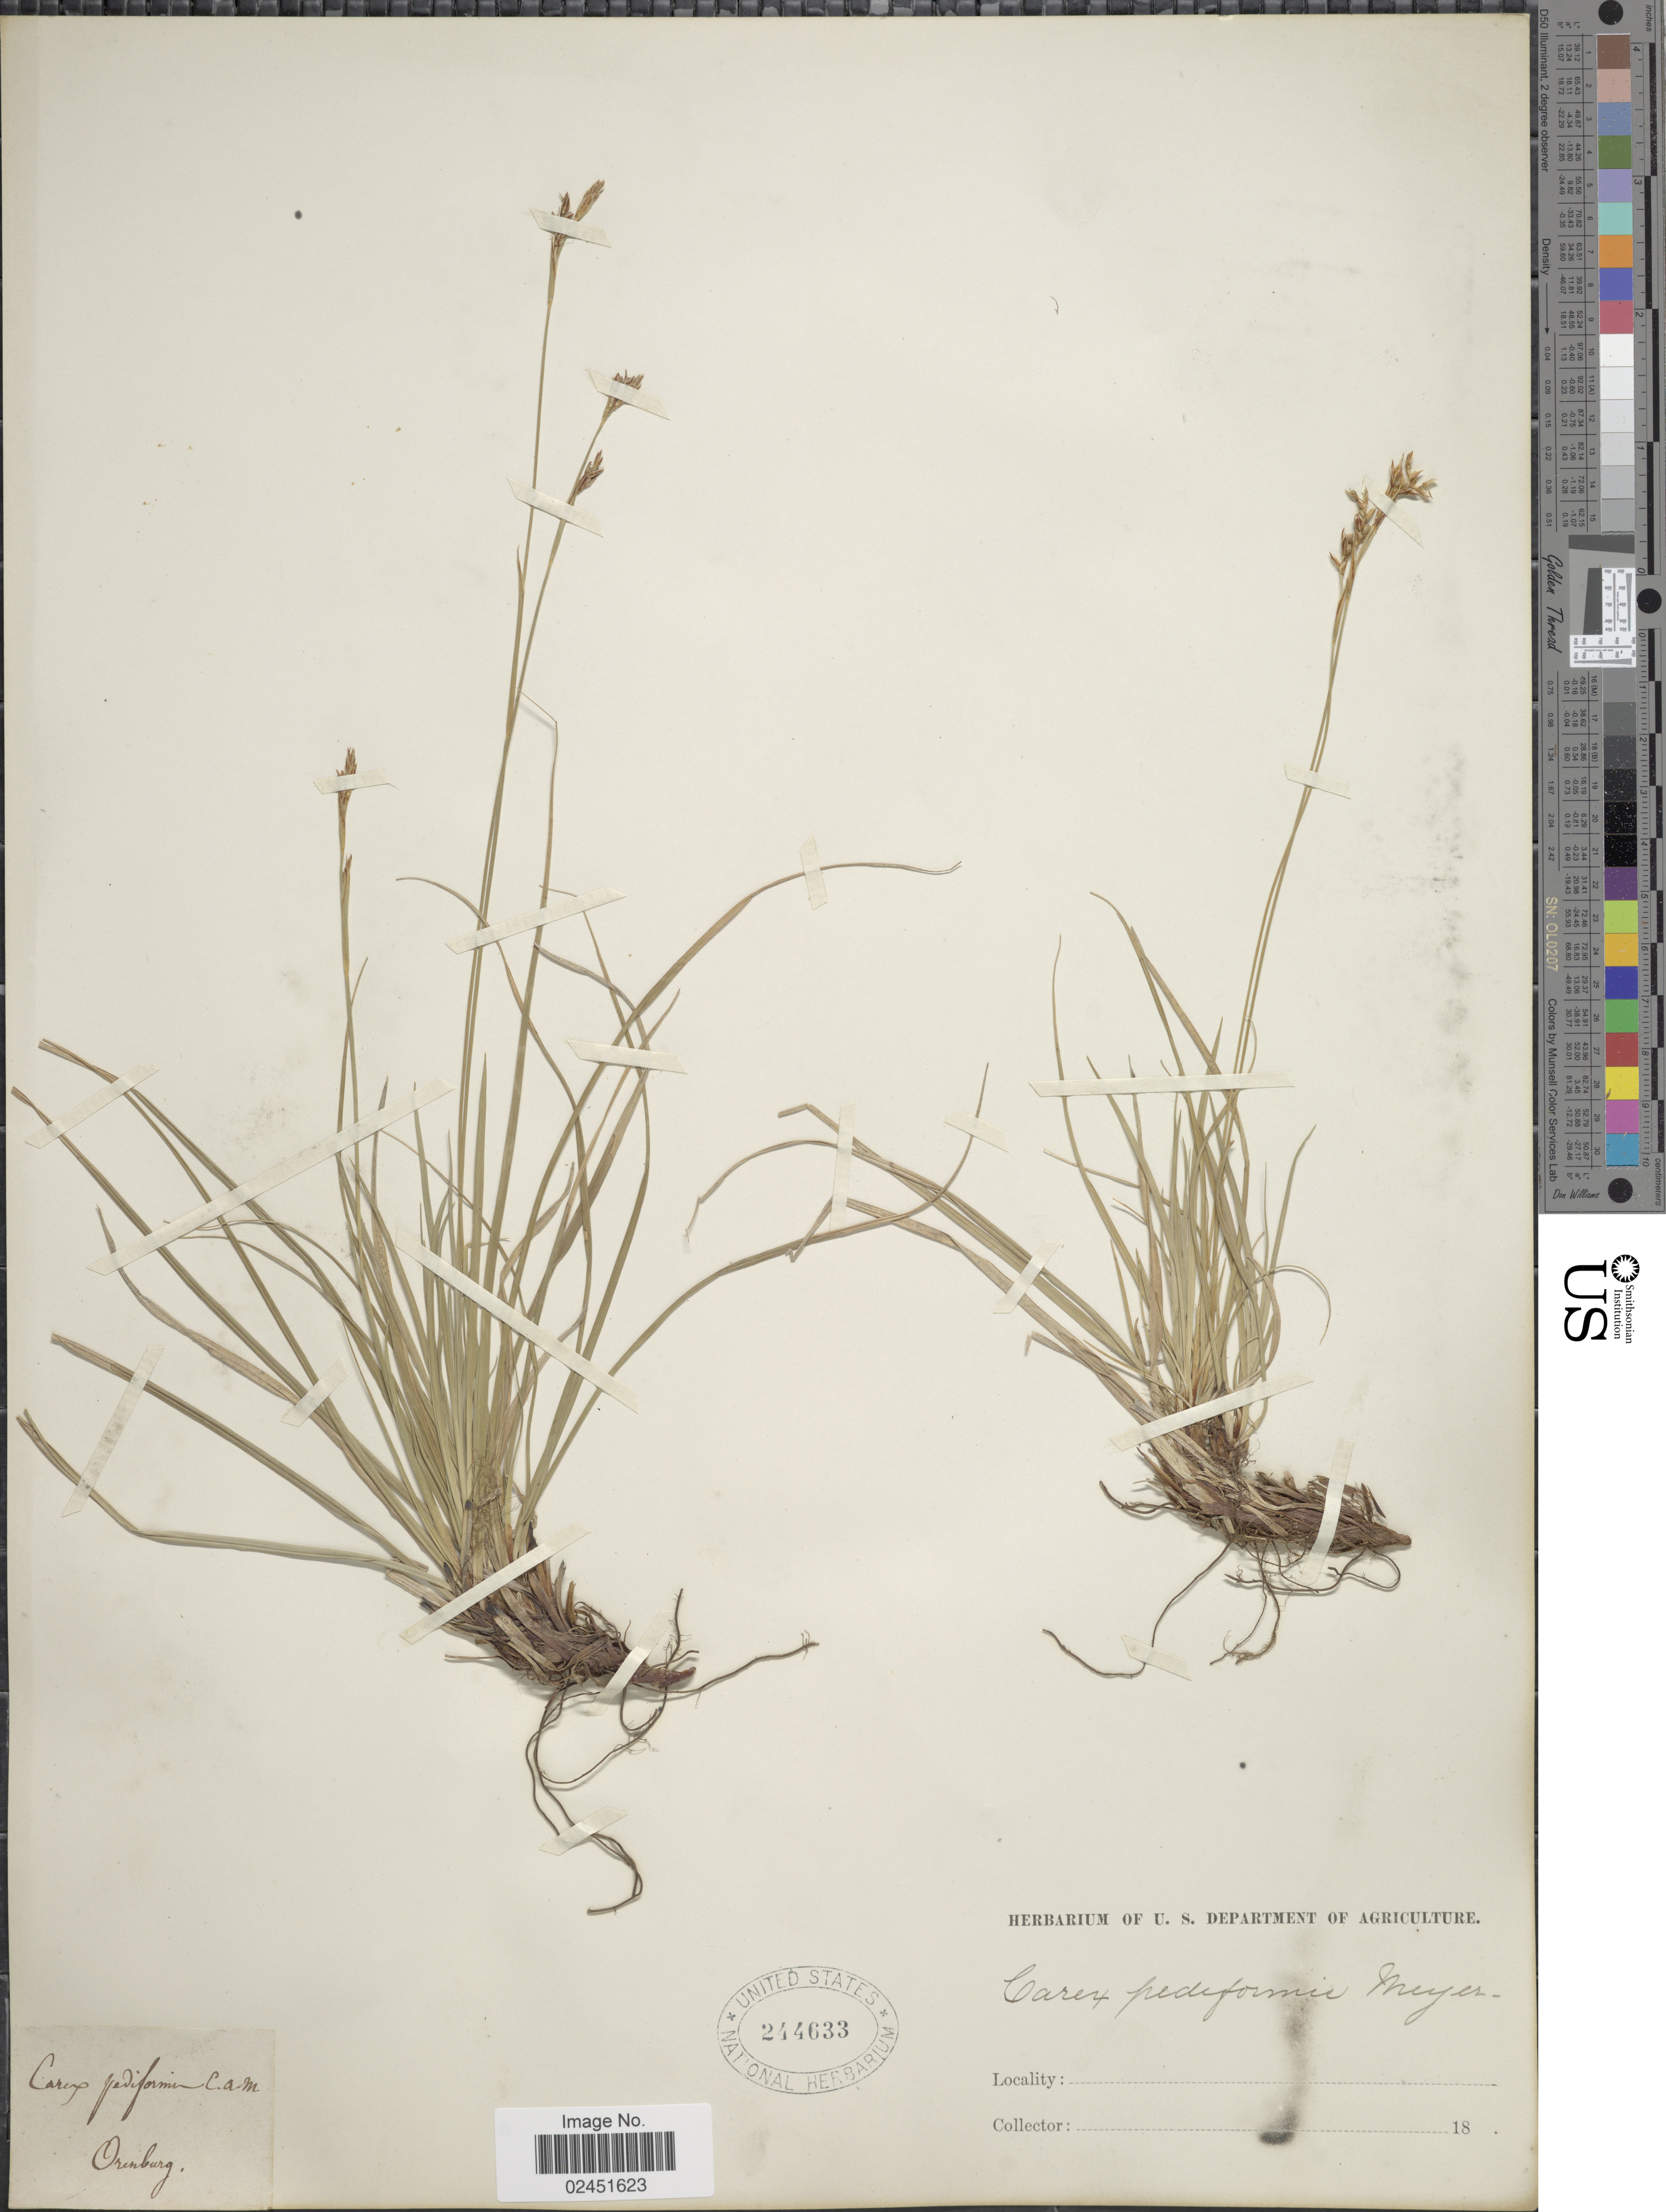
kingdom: Plantae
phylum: Tracheophyta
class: Liliopsida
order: Poales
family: Cyperaceae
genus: Carex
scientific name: Carex pediformis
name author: C.A. Mey.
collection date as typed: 18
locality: Orenburg [interpreted]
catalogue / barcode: US 244633